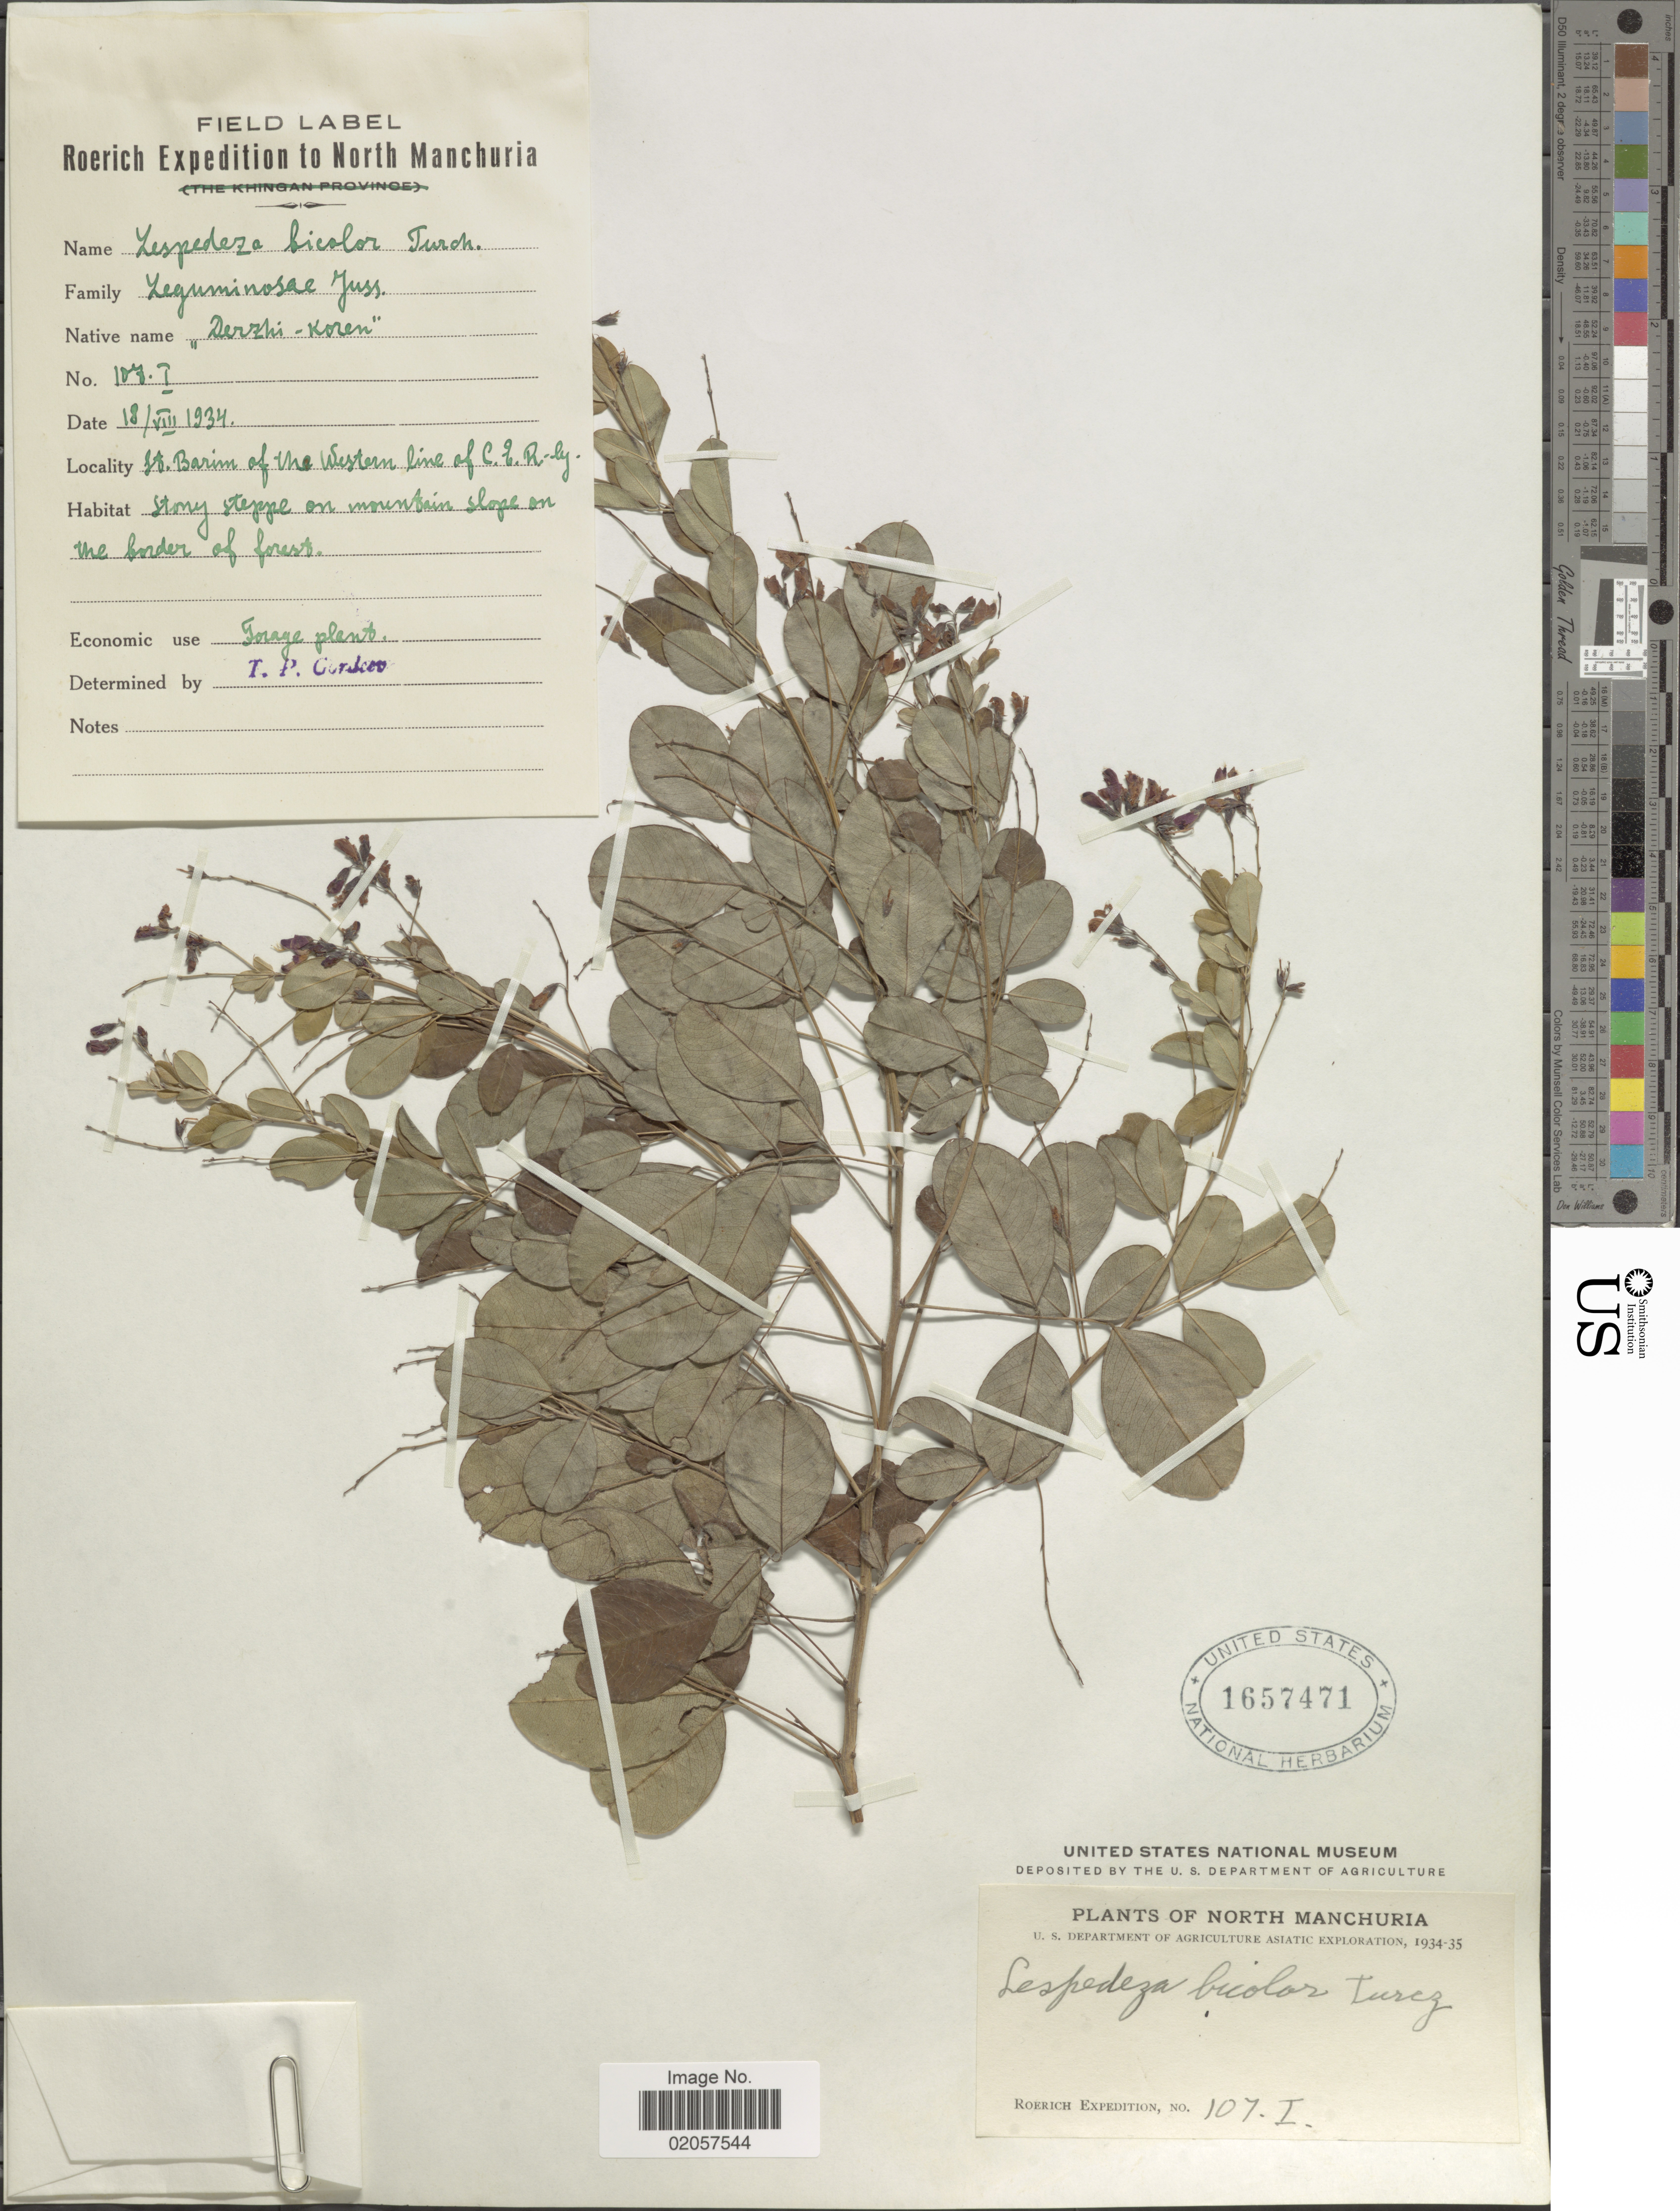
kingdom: Plantae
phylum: Tracheophyta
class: Magnoliopsida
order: Fabales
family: Fabaceae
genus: Lespedeza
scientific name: Lespedeza bicolor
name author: Turcz.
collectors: Roerich Expedition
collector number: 107I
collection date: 1934-08-18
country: China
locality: North Manchuria. St. Barim of the Western line of C.E. R-ly.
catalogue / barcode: US 1657471